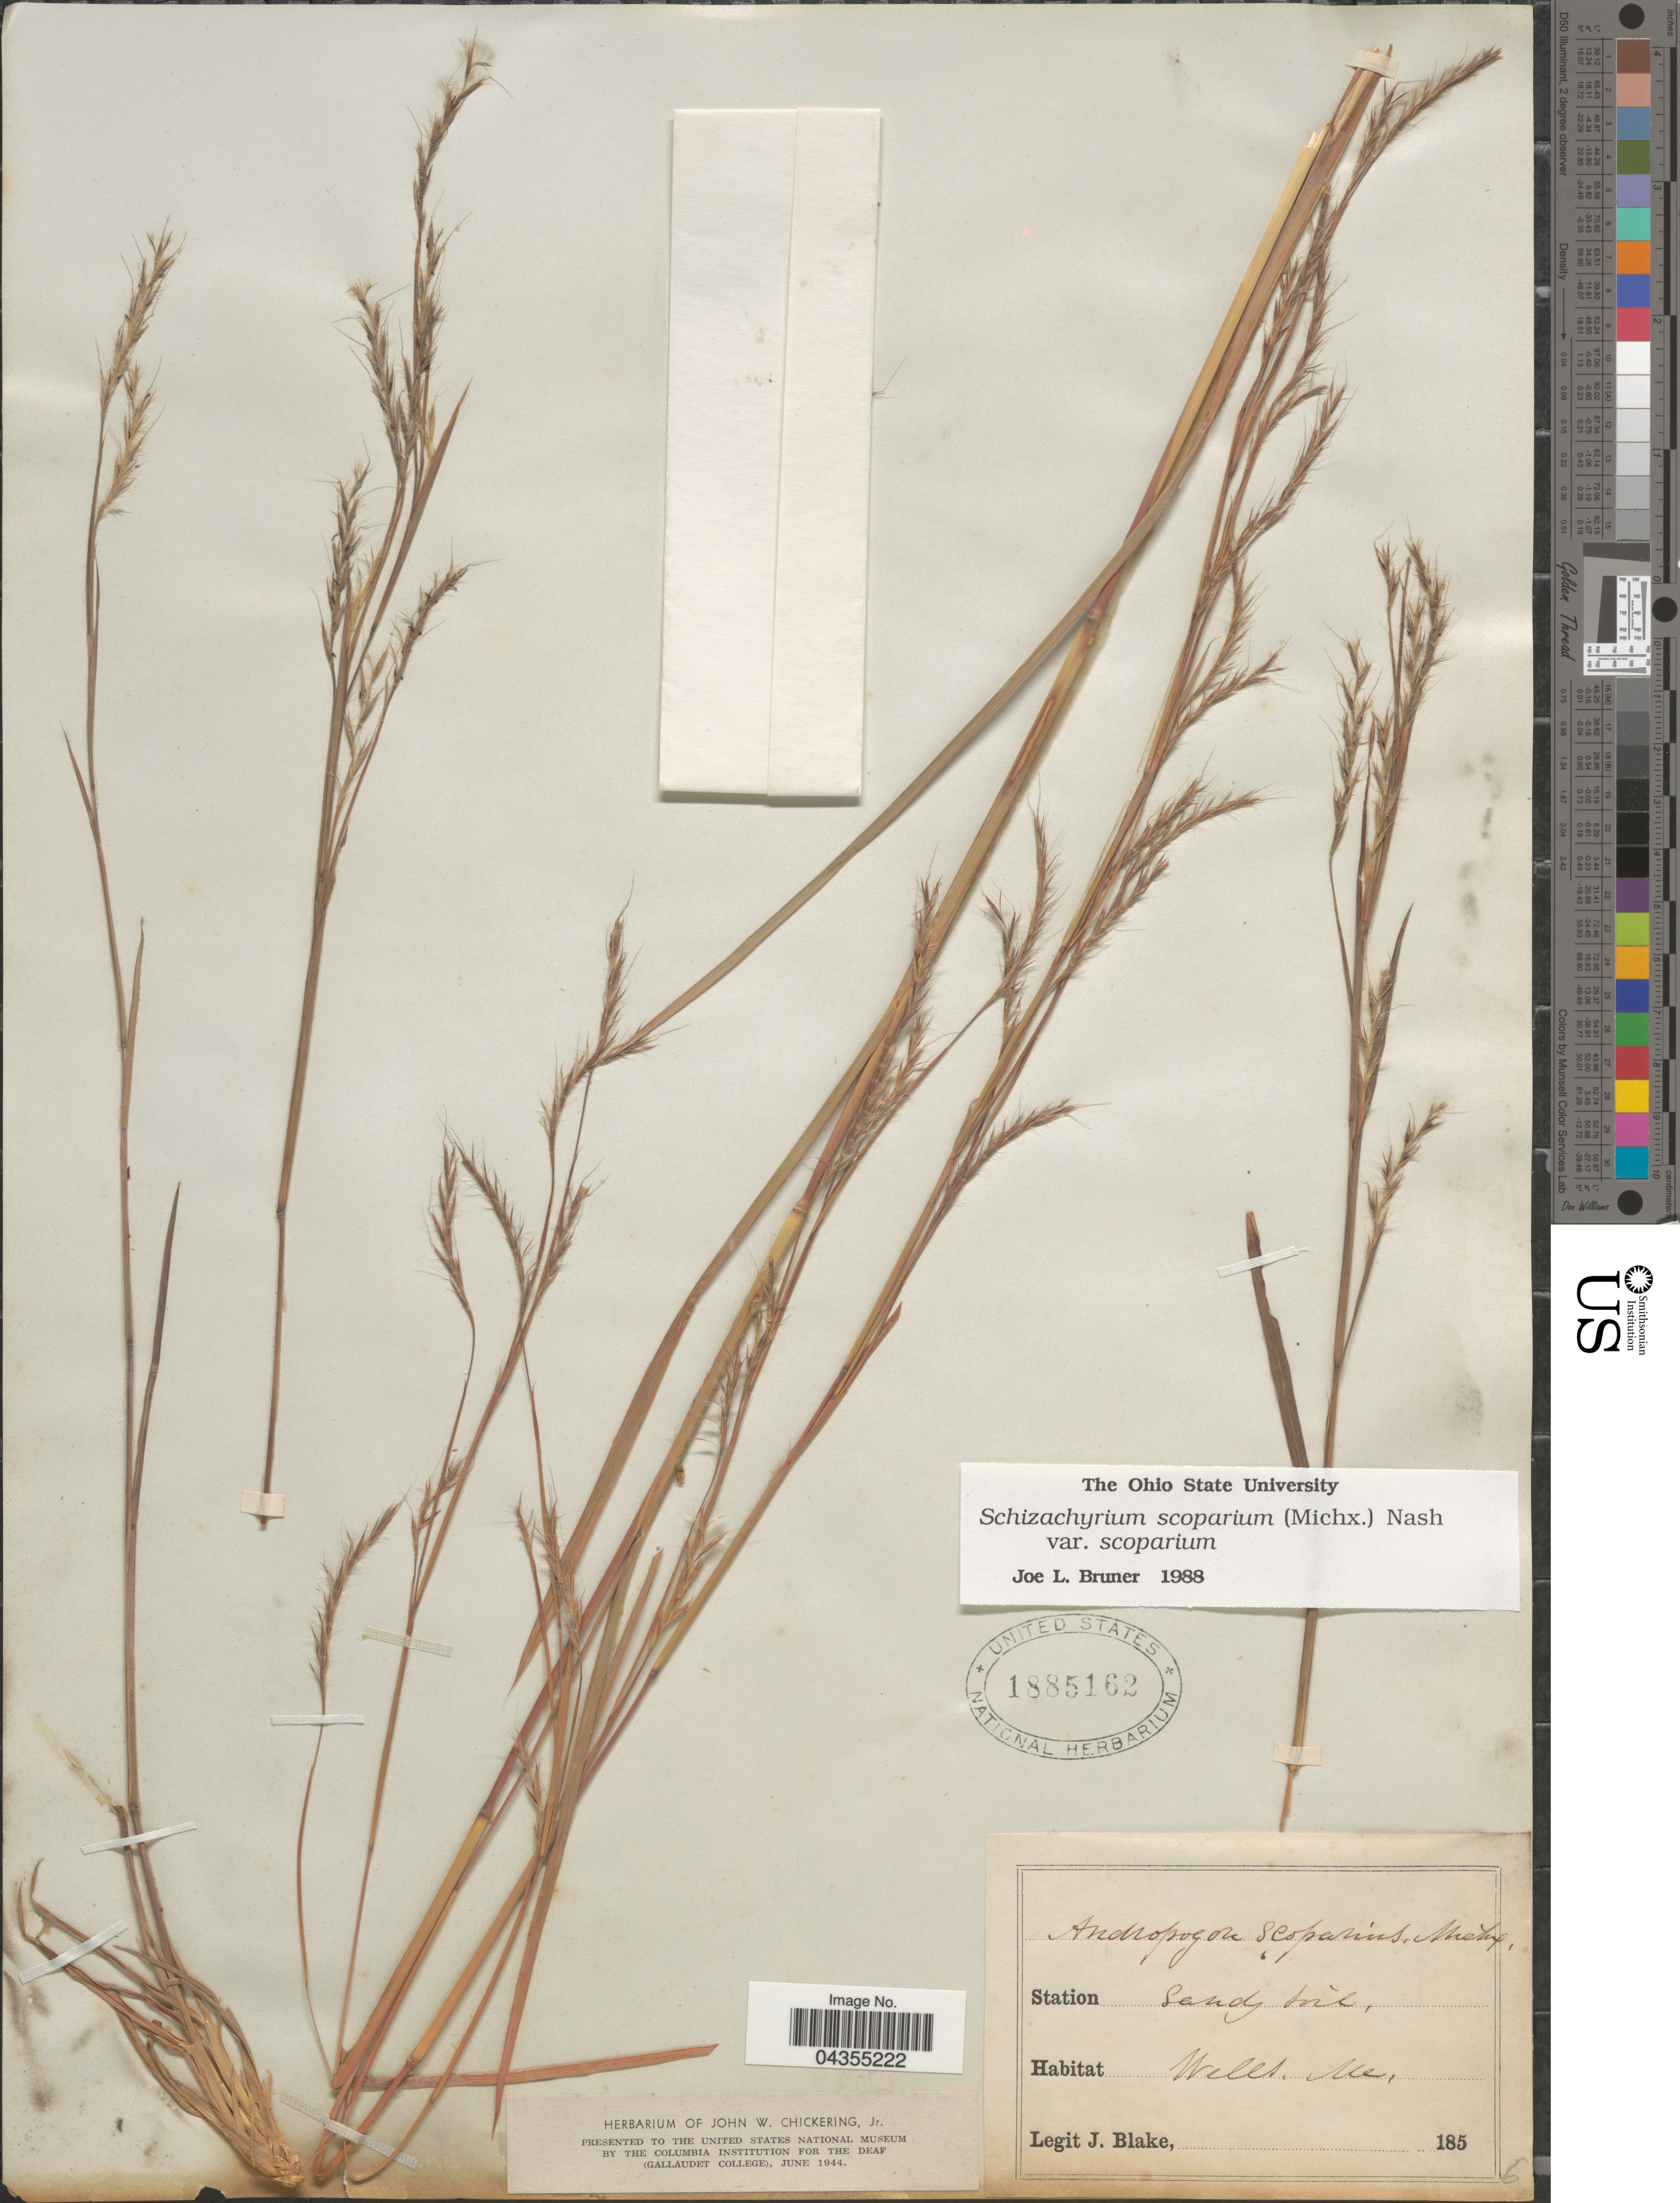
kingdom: Plantae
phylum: Tracheophyta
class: Liliopsida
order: Poales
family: Poaceae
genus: Schizachyrium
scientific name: Schizachyrium scoparium var. scoparium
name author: (Michx.) Nash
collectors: J. Blake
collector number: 6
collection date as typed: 185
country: United States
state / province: Maine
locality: Wells.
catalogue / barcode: US 1885162